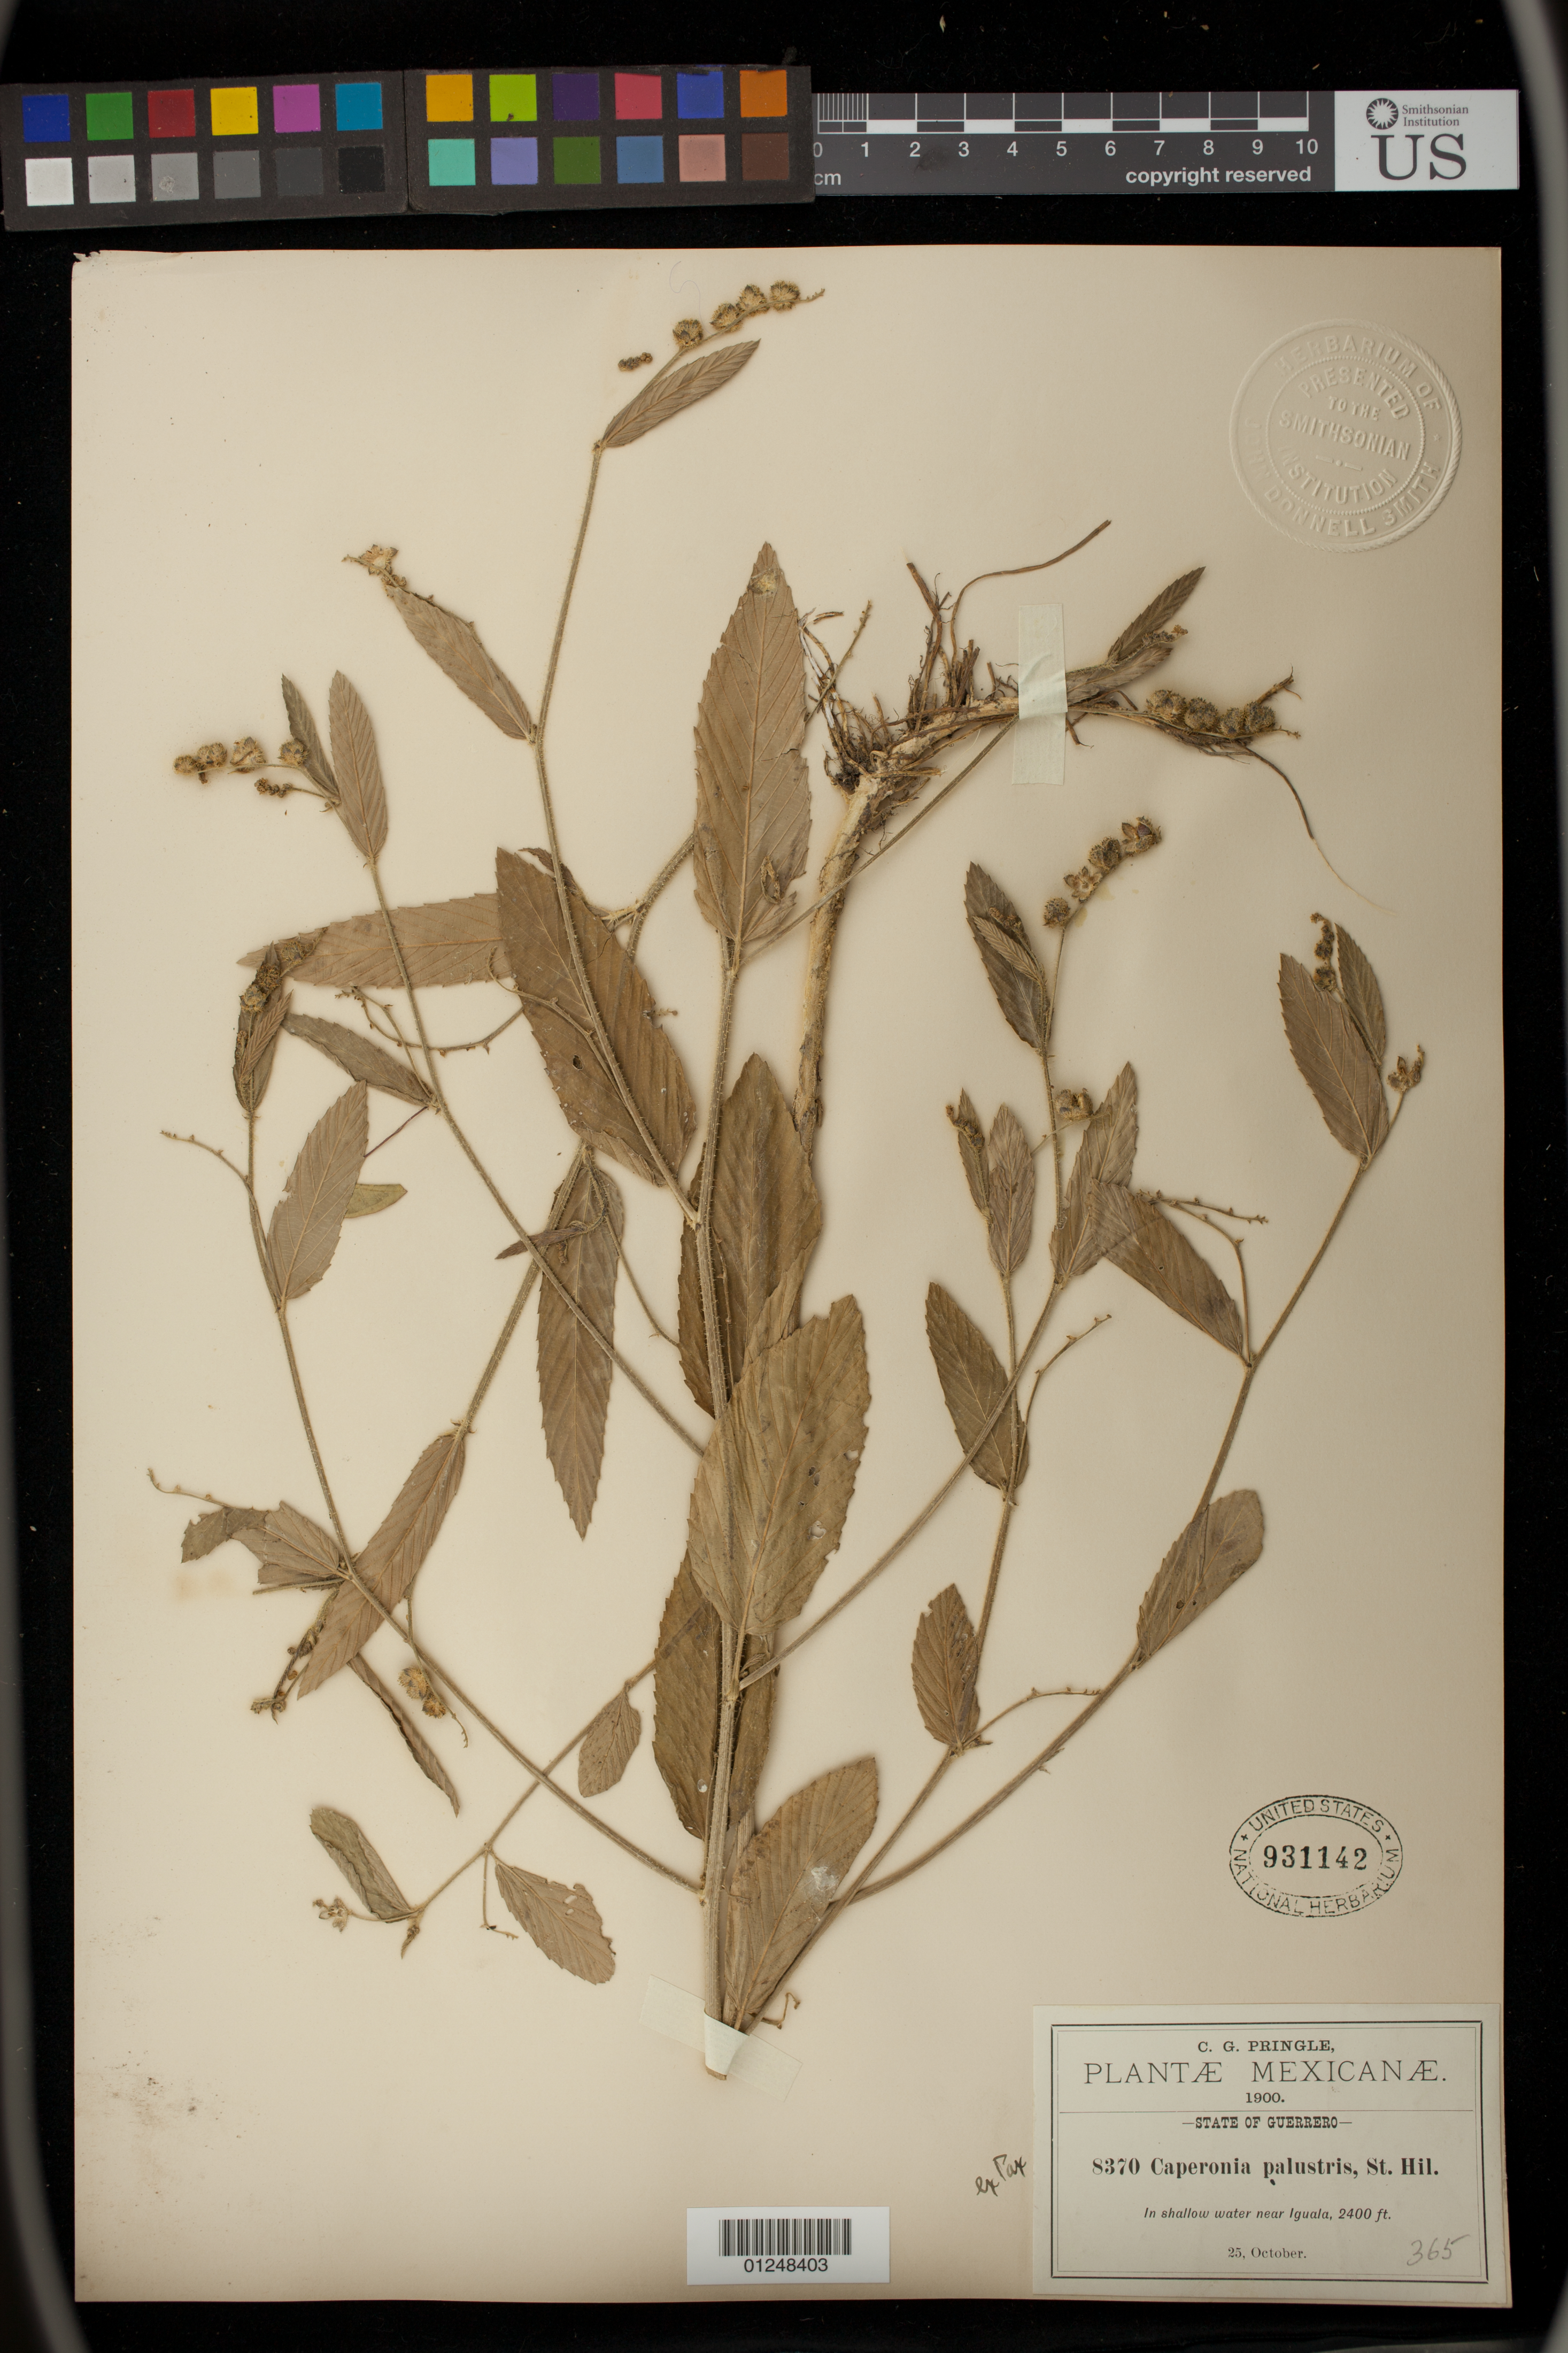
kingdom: Plantae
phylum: Tracheophyta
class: Magnoliopsida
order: Malpighiales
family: Euphorbiaceae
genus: Caperonia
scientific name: Caperonia palustris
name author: (L.) A. St.-Hil.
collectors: C. G. Pringle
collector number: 8370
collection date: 1900-10-25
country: Mexico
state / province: Guerrero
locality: In the shallow water near Iguala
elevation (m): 732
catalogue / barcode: US 931142